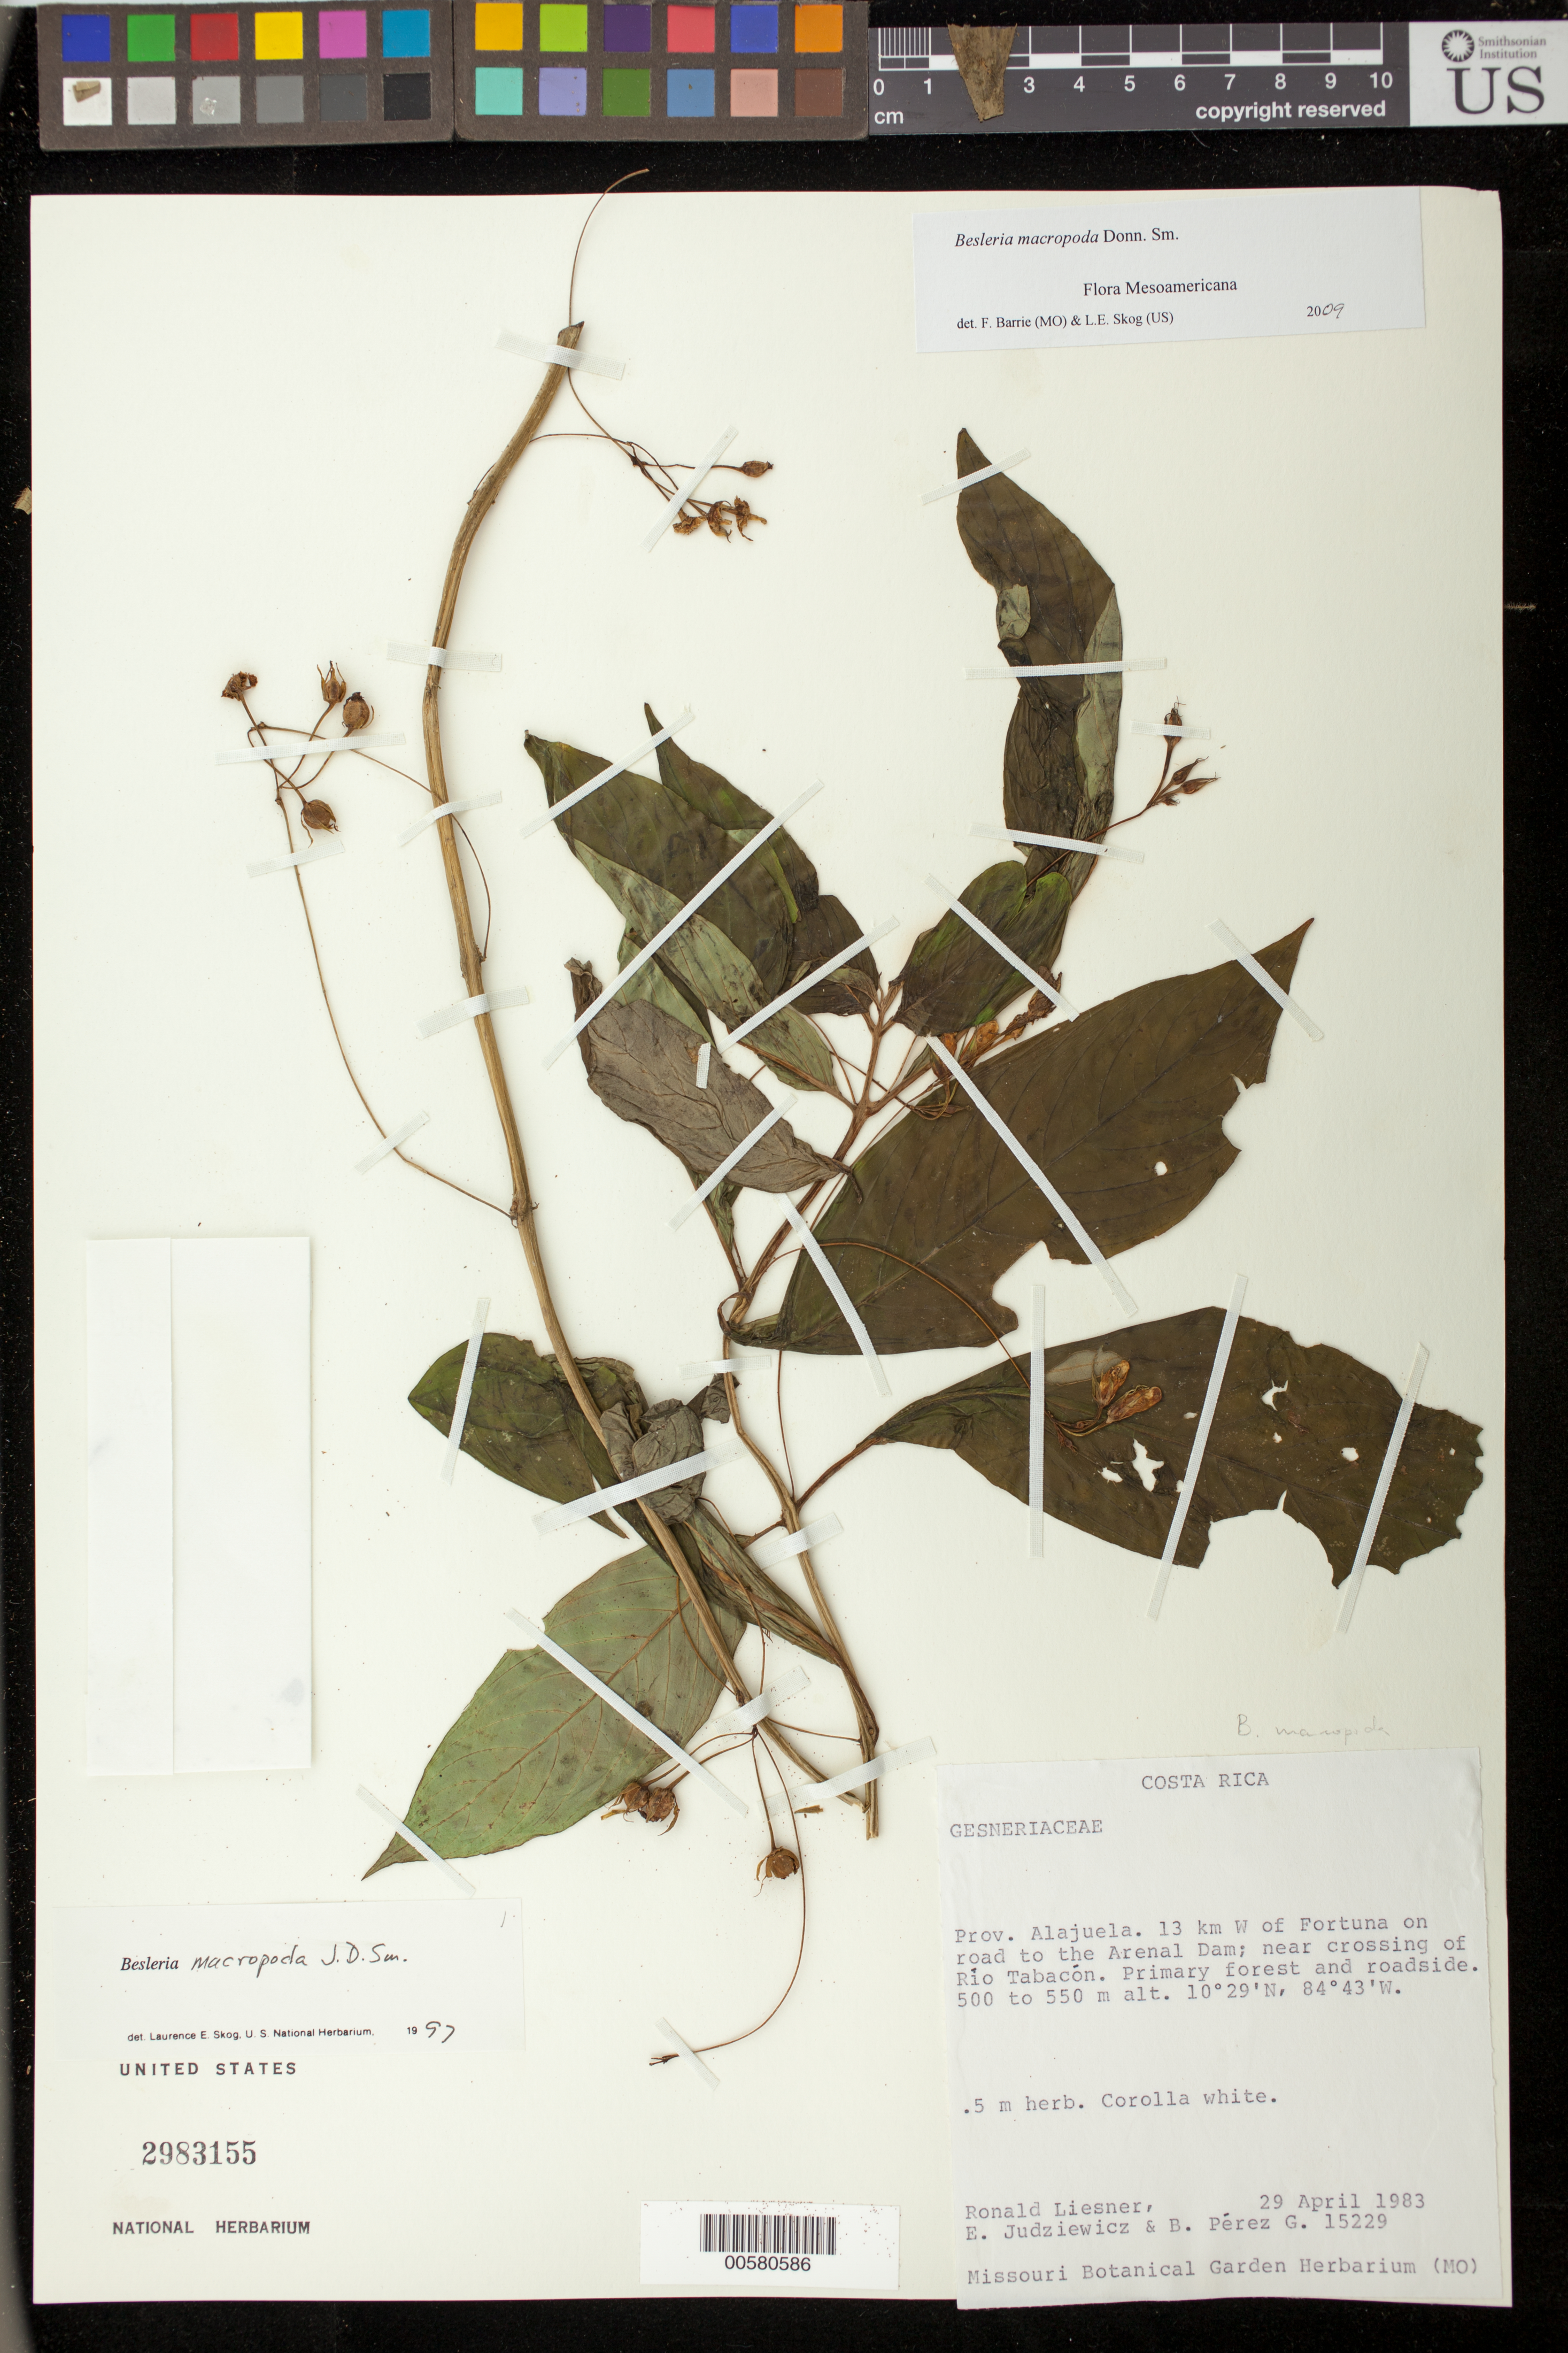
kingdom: Plantae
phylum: Tracheophyta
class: Magnoliopsida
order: Lamiales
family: Gesneriaceae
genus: Besleria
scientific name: Besleria macropoda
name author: Donn. Sm.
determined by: Skog, Laurence E.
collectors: R. L. Liesner, E. J. Judziewicz & B. Perez G.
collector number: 15229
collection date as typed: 29 Apr 1983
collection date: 1983-04-29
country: Costa Rica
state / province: Alajuela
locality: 13 km W of Fortuna on road to the Arenal Dam; near crossing of Río Tabacón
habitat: Primary forest and roadside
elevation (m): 500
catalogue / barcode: US 2983155